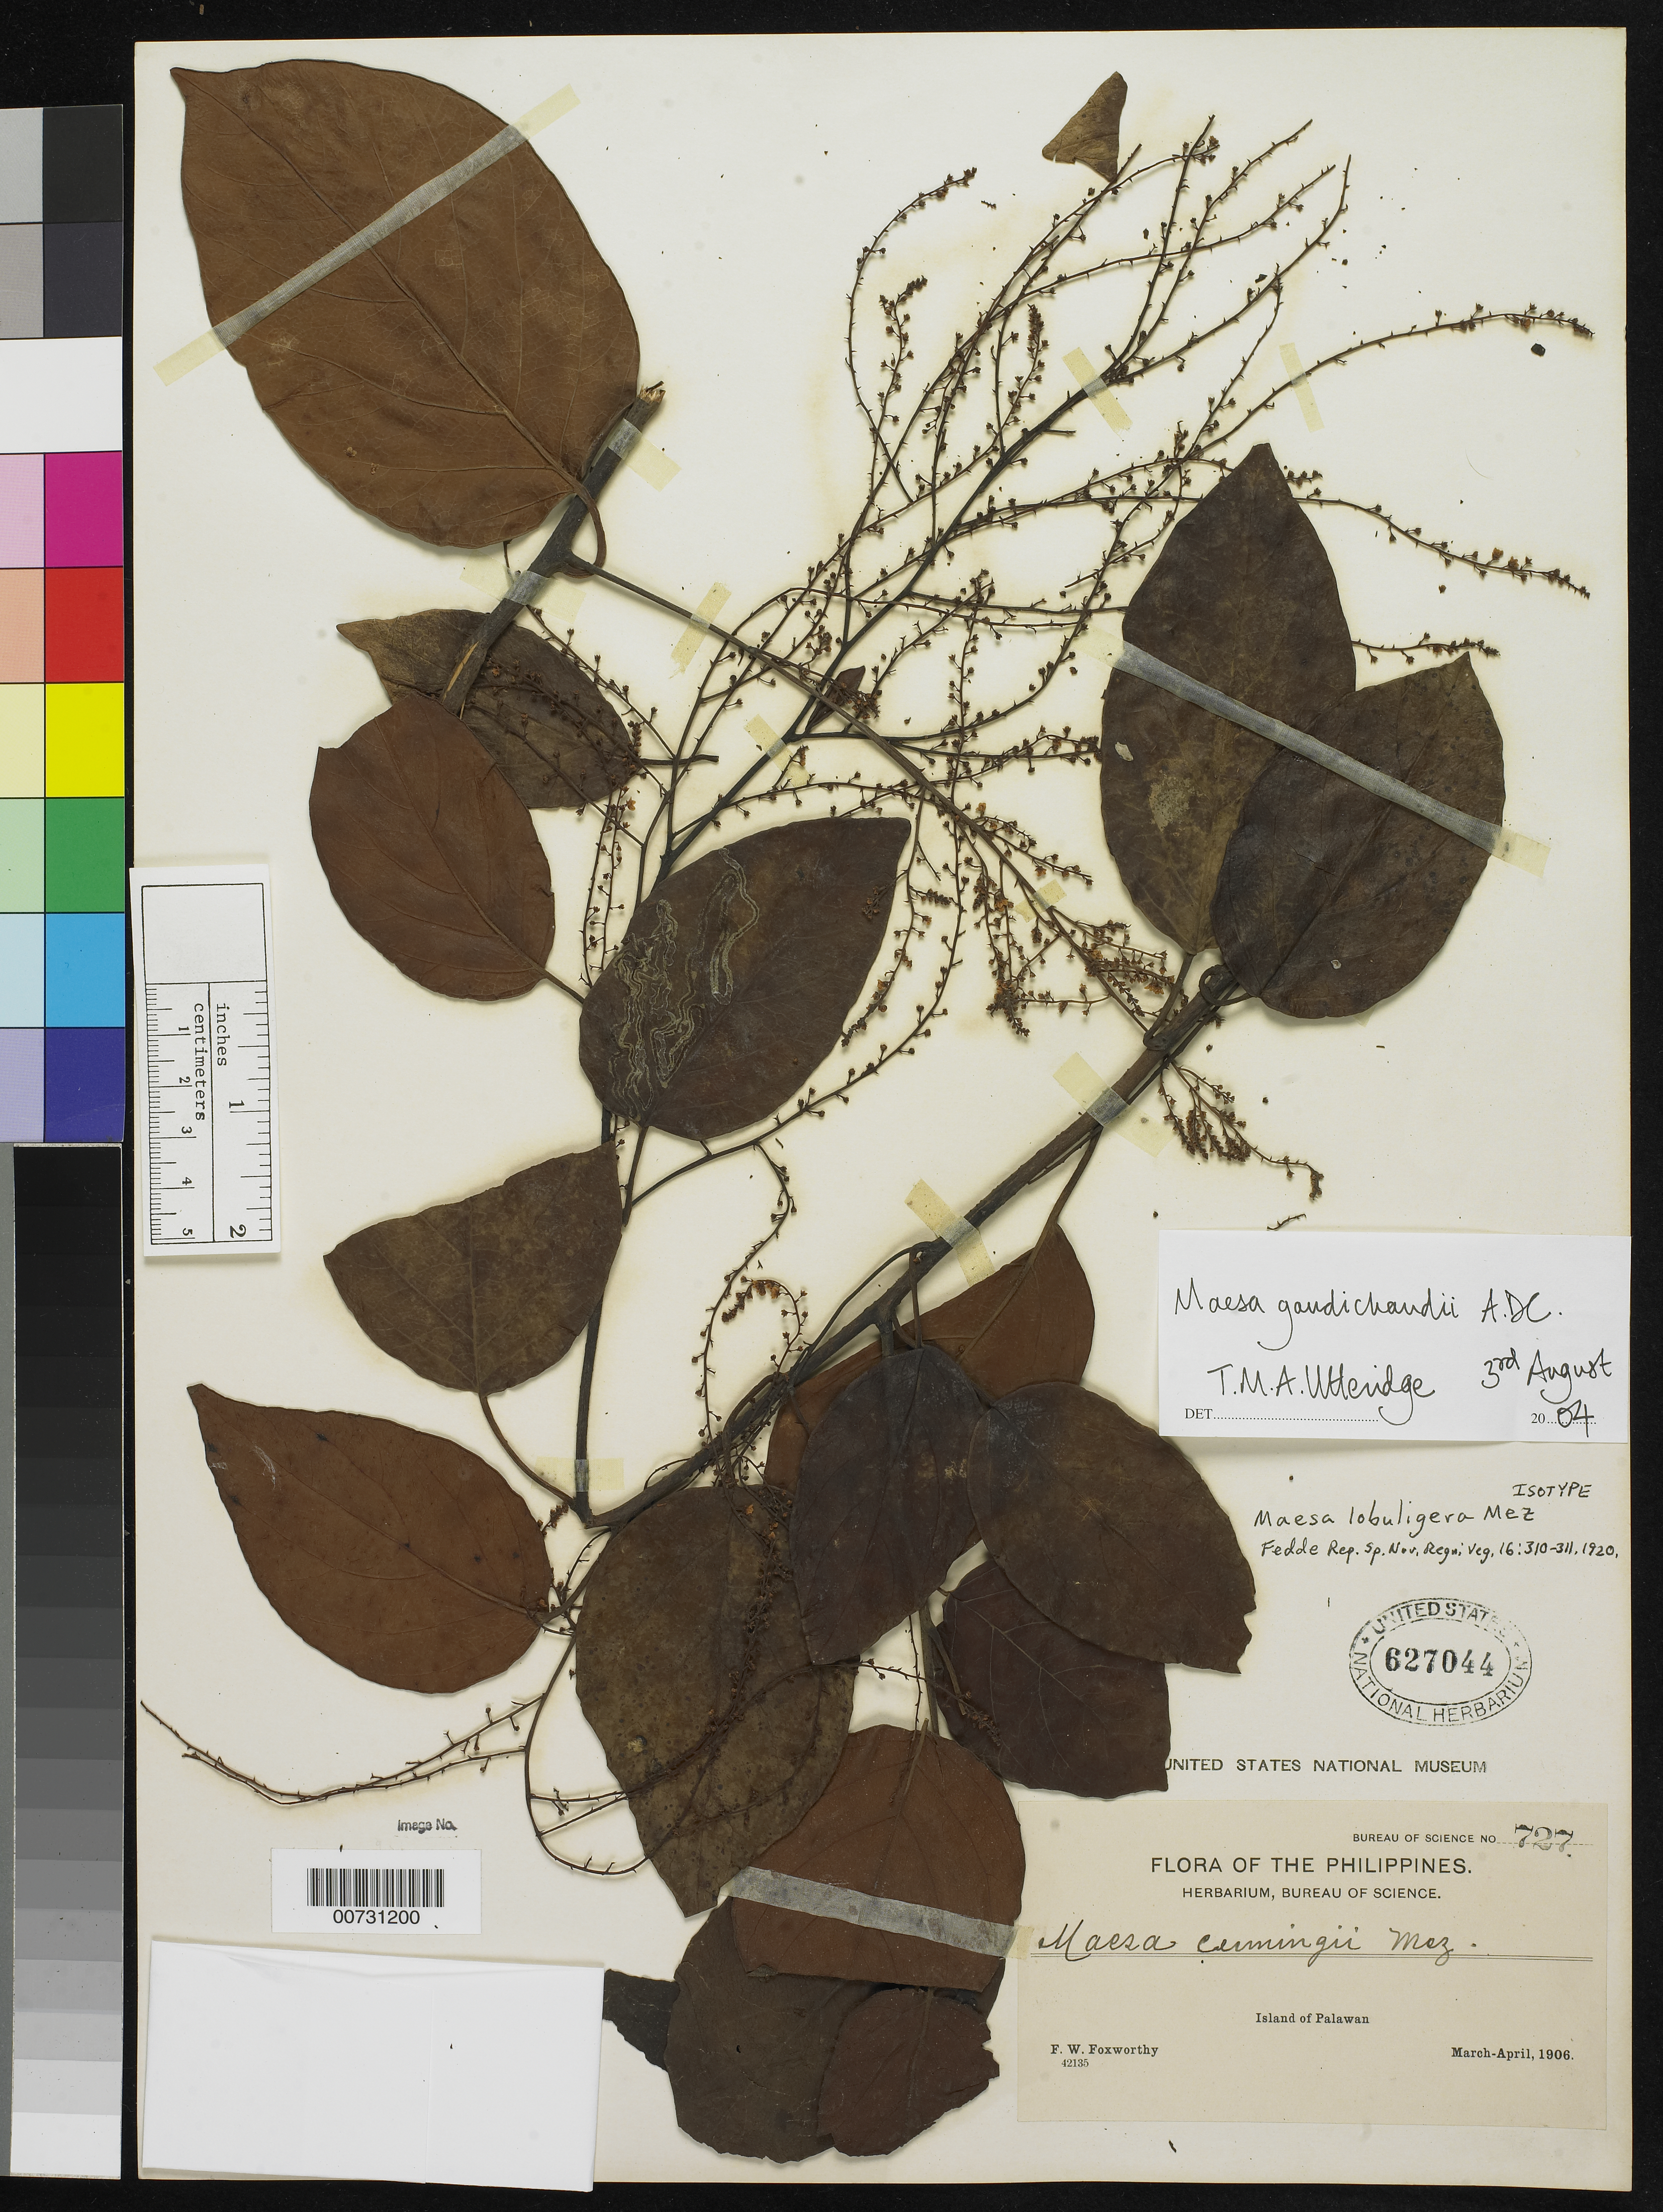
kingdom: Plantae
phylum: Tracheophyta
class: Magnoliopsida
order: Ericales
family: Primulaceae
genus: Maesa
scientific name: Maesa lobuligera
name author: Mez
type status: Isotype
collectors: F. W. Foxworthy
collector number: Bur. Sci. 727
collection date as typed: Mar 1906 to Apr 1906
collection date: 1906-03/1906-04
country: Philippines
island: Palawan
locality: Island of Palawan.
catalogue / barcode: US 627044